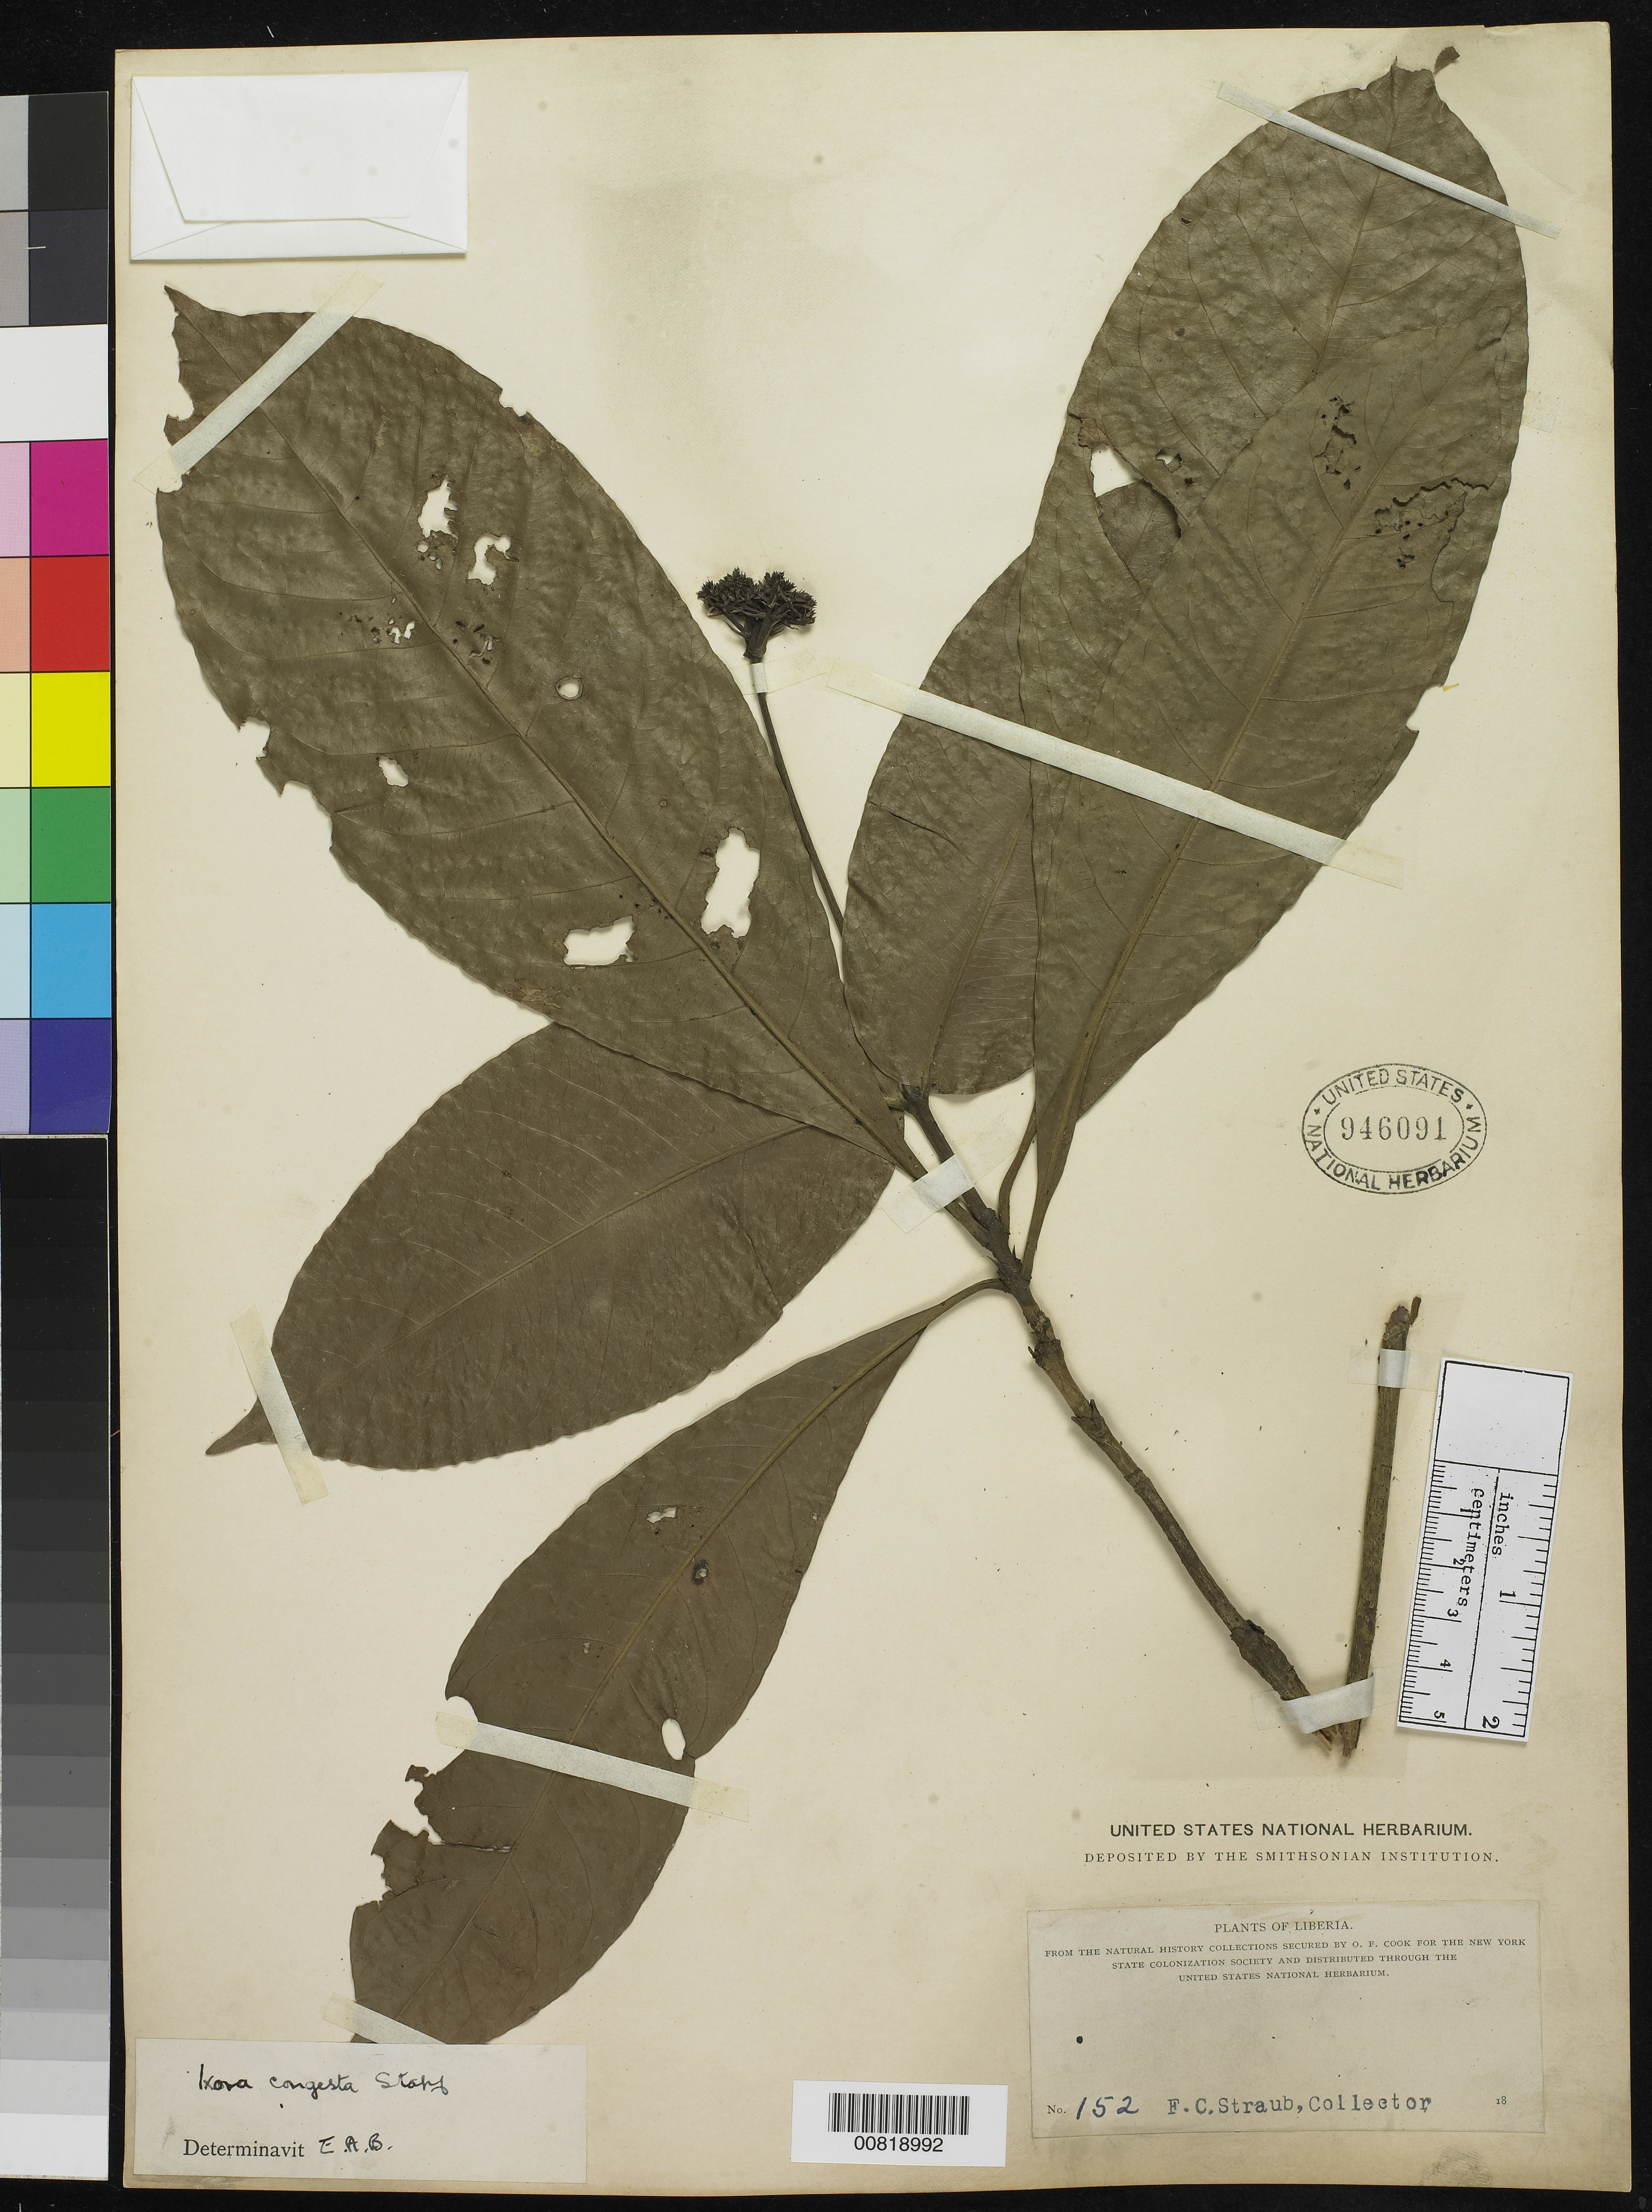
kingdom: Plantae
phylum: Tracheophyta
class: Magnoliopsida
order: Gentianales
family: Rubiaceae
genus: Ixora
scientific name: Ixora congesta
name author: Stapf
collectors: F. Straub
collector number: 152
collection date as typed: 18--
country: Liberia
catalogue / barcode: US 946091